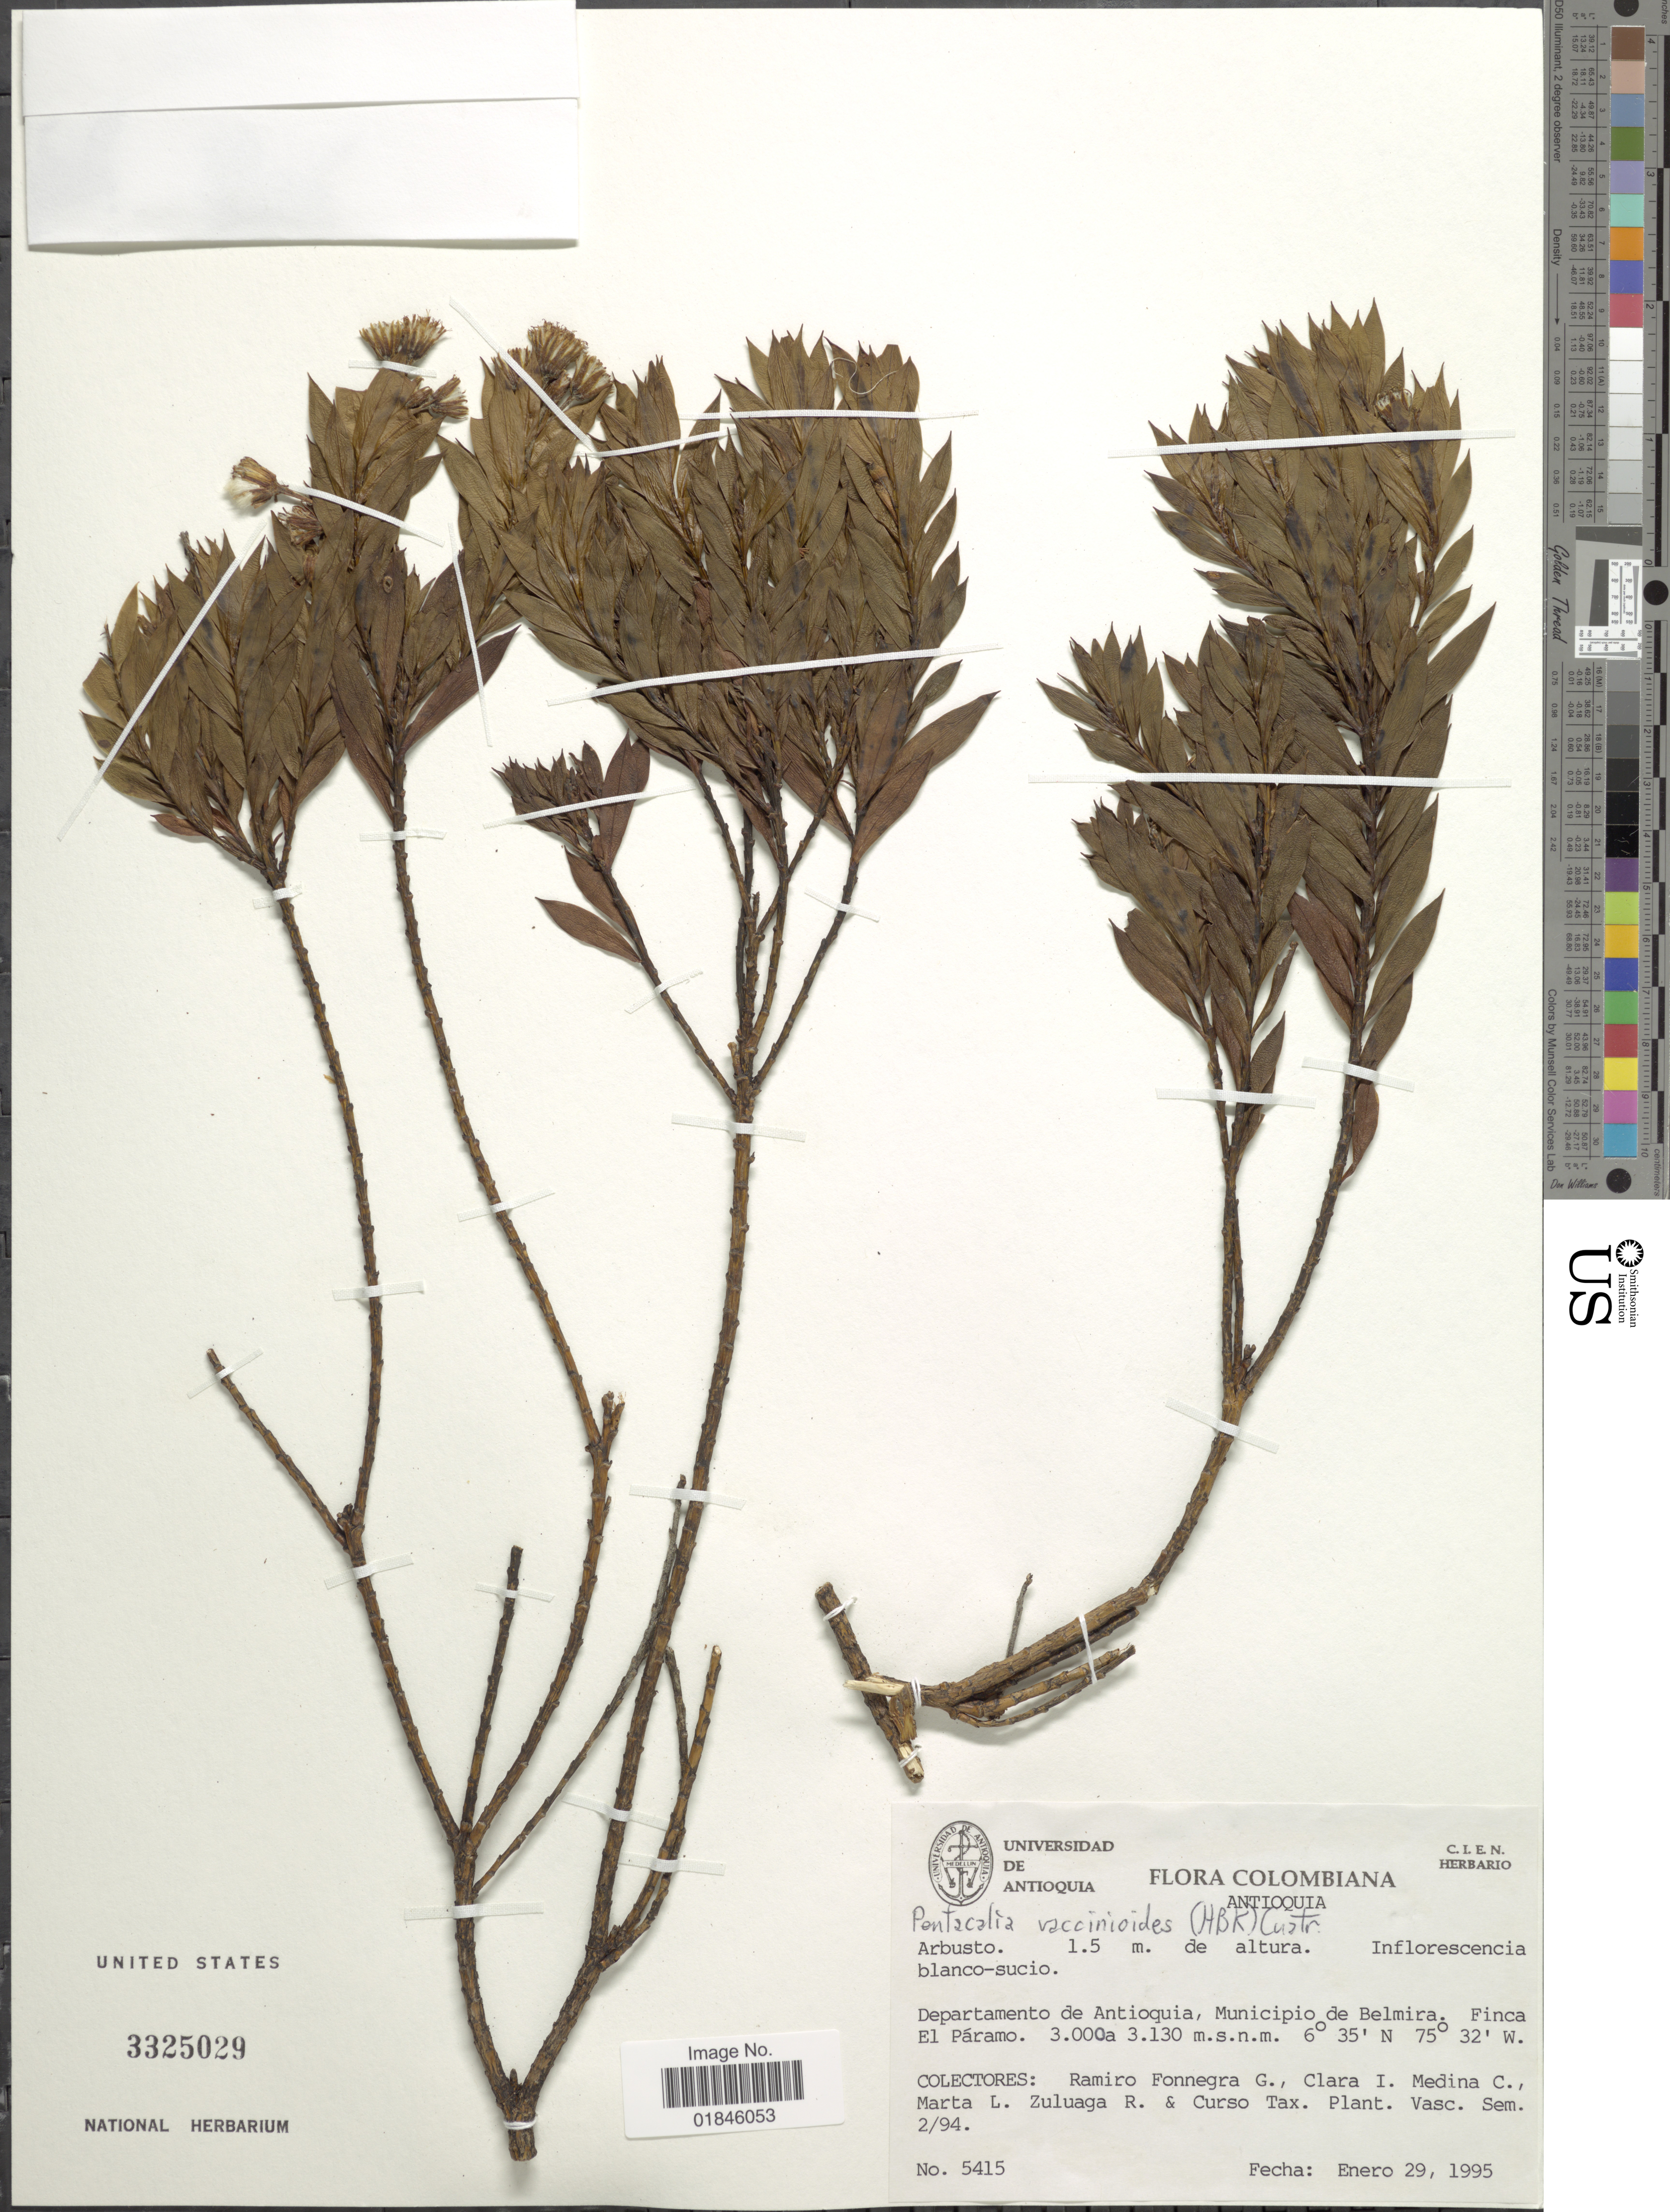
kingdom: Plantae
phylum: Tracheophyta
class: Magnoliopsida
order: Asterales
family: Asteraceae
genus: Pentacalia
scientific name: Pentacalia vaccinioides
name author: (Kunth) Cuatrec.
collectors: R. Fonnegra G., C. Medina C., M. Zuluaga R.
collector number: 5415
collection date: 1995-01-29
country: Colombia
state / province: Antioquia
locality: Departamento de Antioquia, Municipio de Belmira. Finca El Páramo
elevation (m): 3000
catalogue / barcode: US 3325029